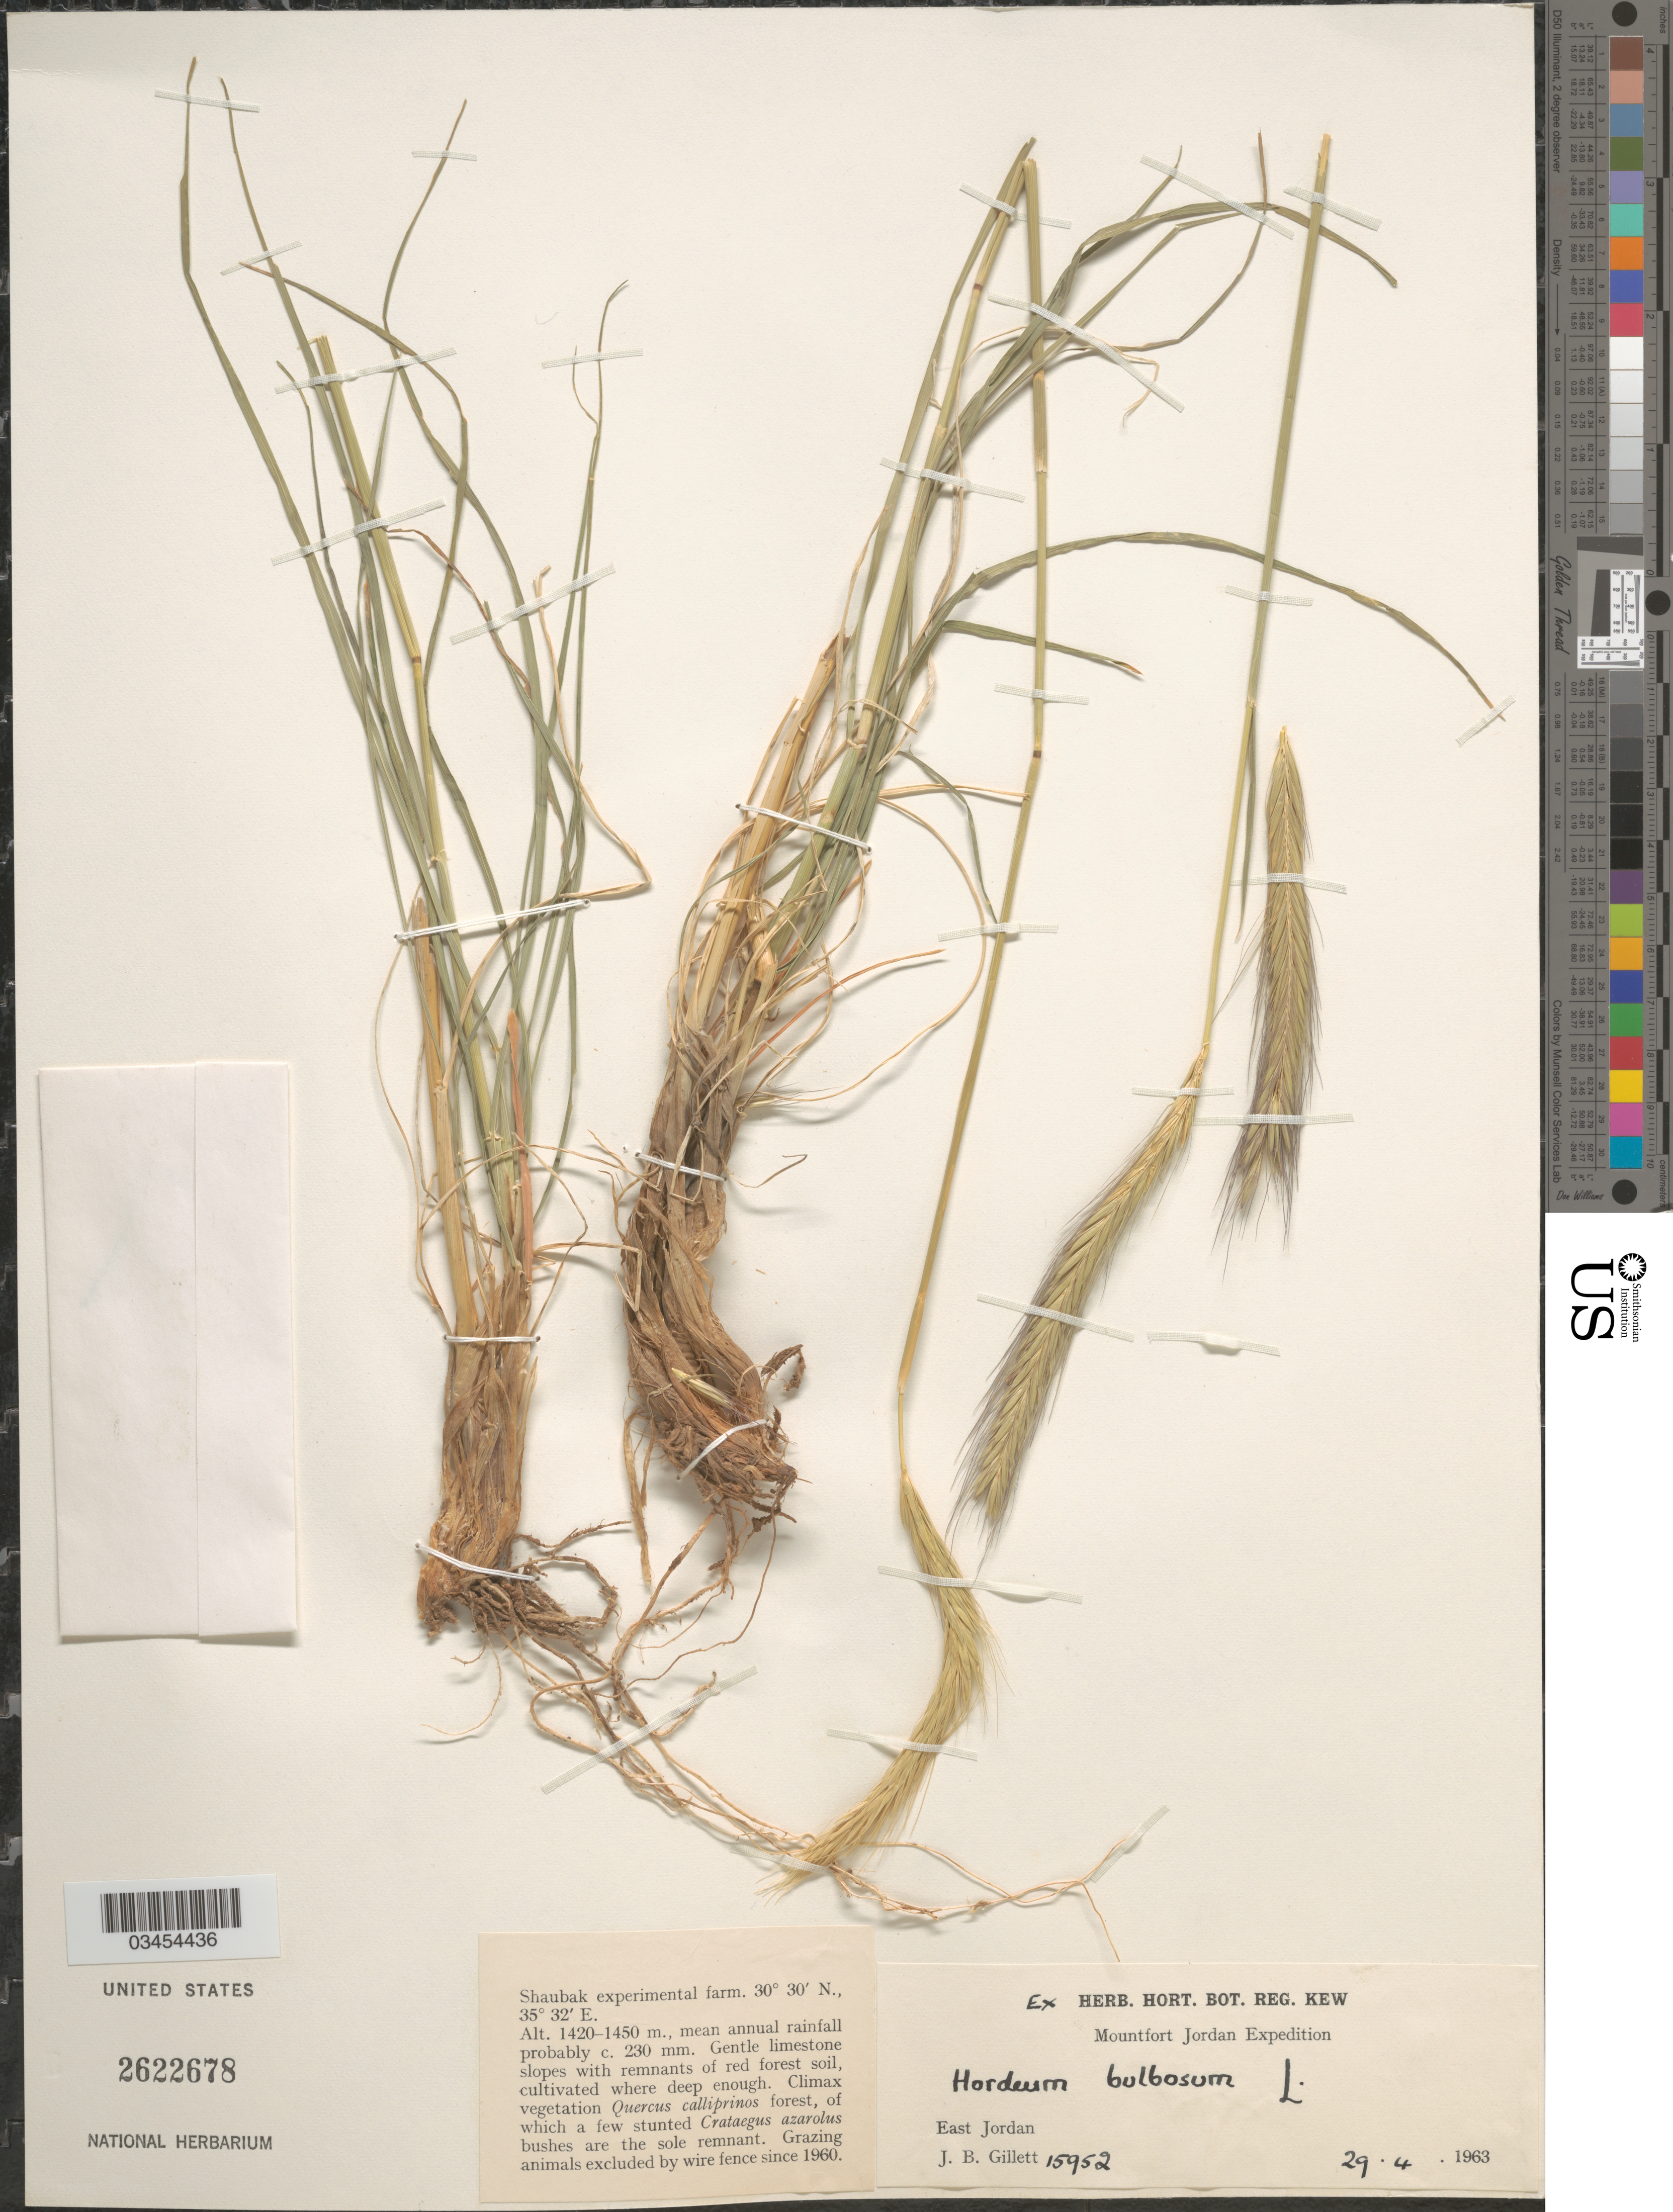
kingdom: Plantae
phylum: Tracheophyta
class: Liliopsida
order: Poales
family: Poaceae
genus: Hordeum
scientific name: Hordeum bulbosum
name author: L.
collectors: J. B. Gillett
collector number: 15952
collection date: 1963-04-29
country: Jordan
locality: Shaubak experimental farm. Mountfort Jordan Expedition. East Jordan.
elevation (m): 1420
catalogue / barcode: US 2622678